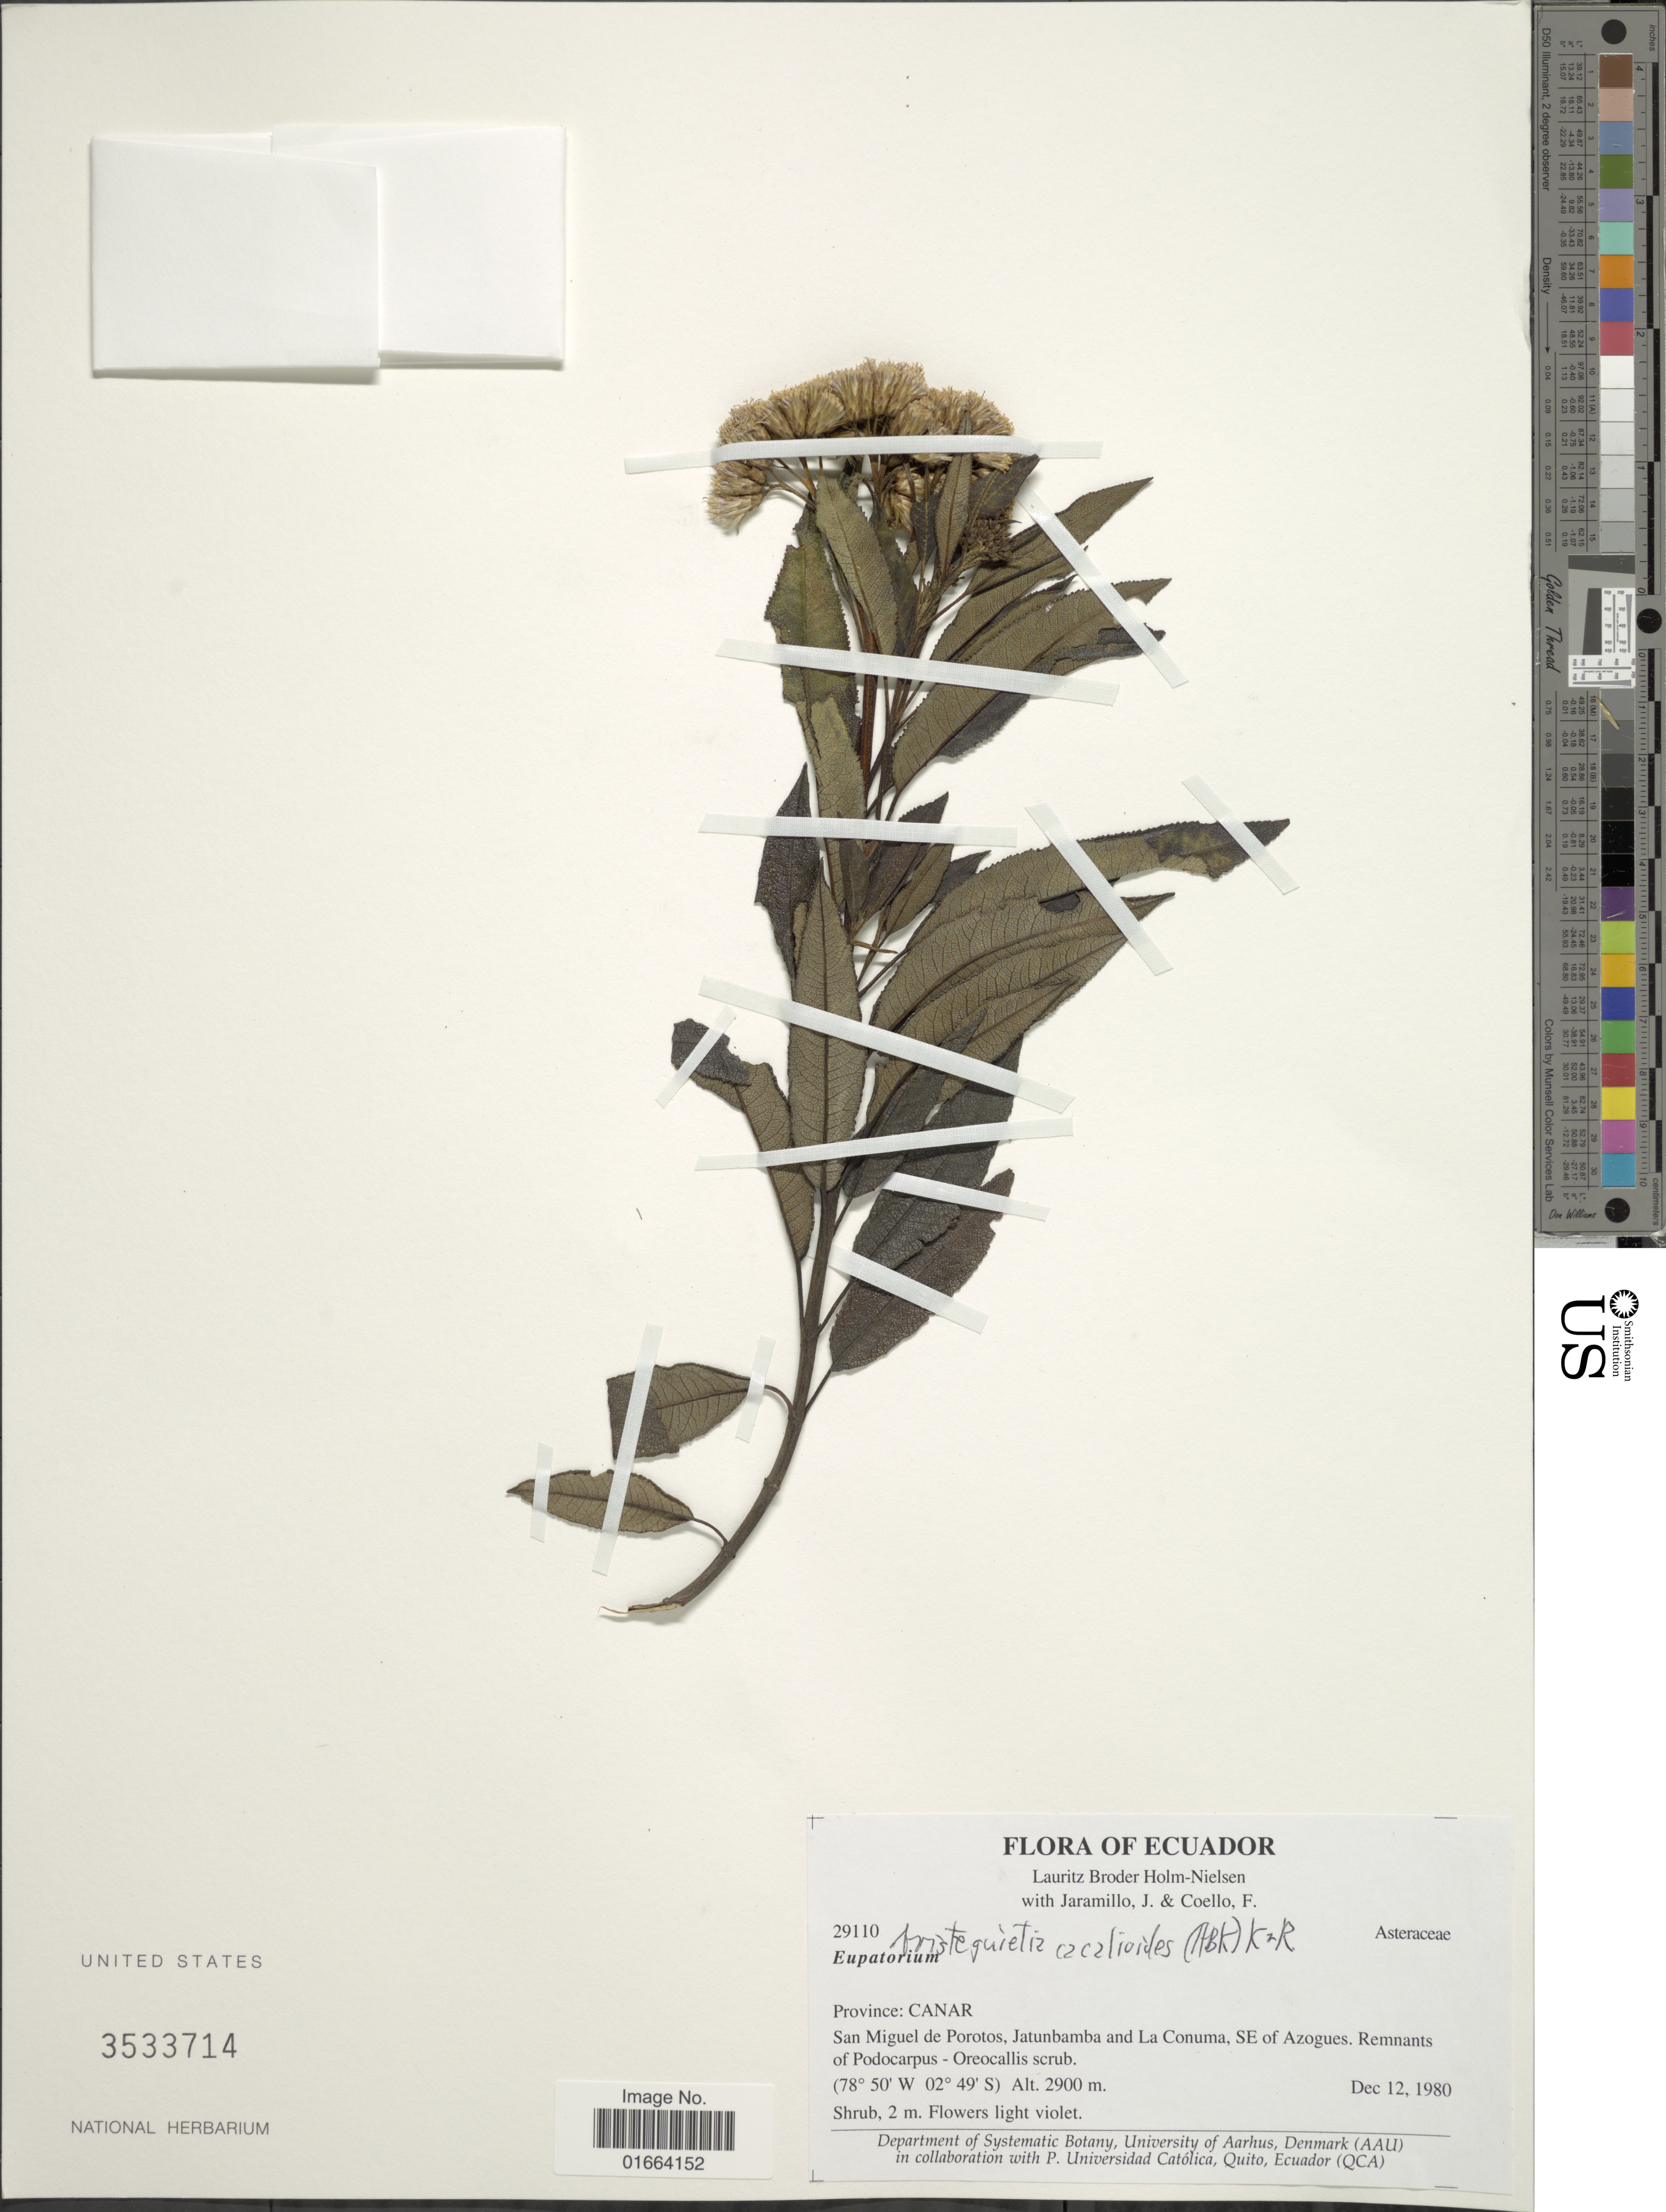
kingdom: Plantae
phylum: Tracheophyta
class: Magnoliopsida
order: Asterales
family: Asteraceae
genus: Aristeguietia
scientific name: Aristeguietia cacalioides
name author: (Kunth) R.M. King & H. Rob.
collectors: L. B. Holm-Nielsen, J. Jaramillo & F. Coello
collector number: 29110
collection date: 1980-12-12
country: Ecuador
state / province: Cañar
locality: San Miguel de Porotos, Jatunbamba and La Conuma, SE of Azogues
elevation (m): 2900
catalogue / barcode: US 3533714